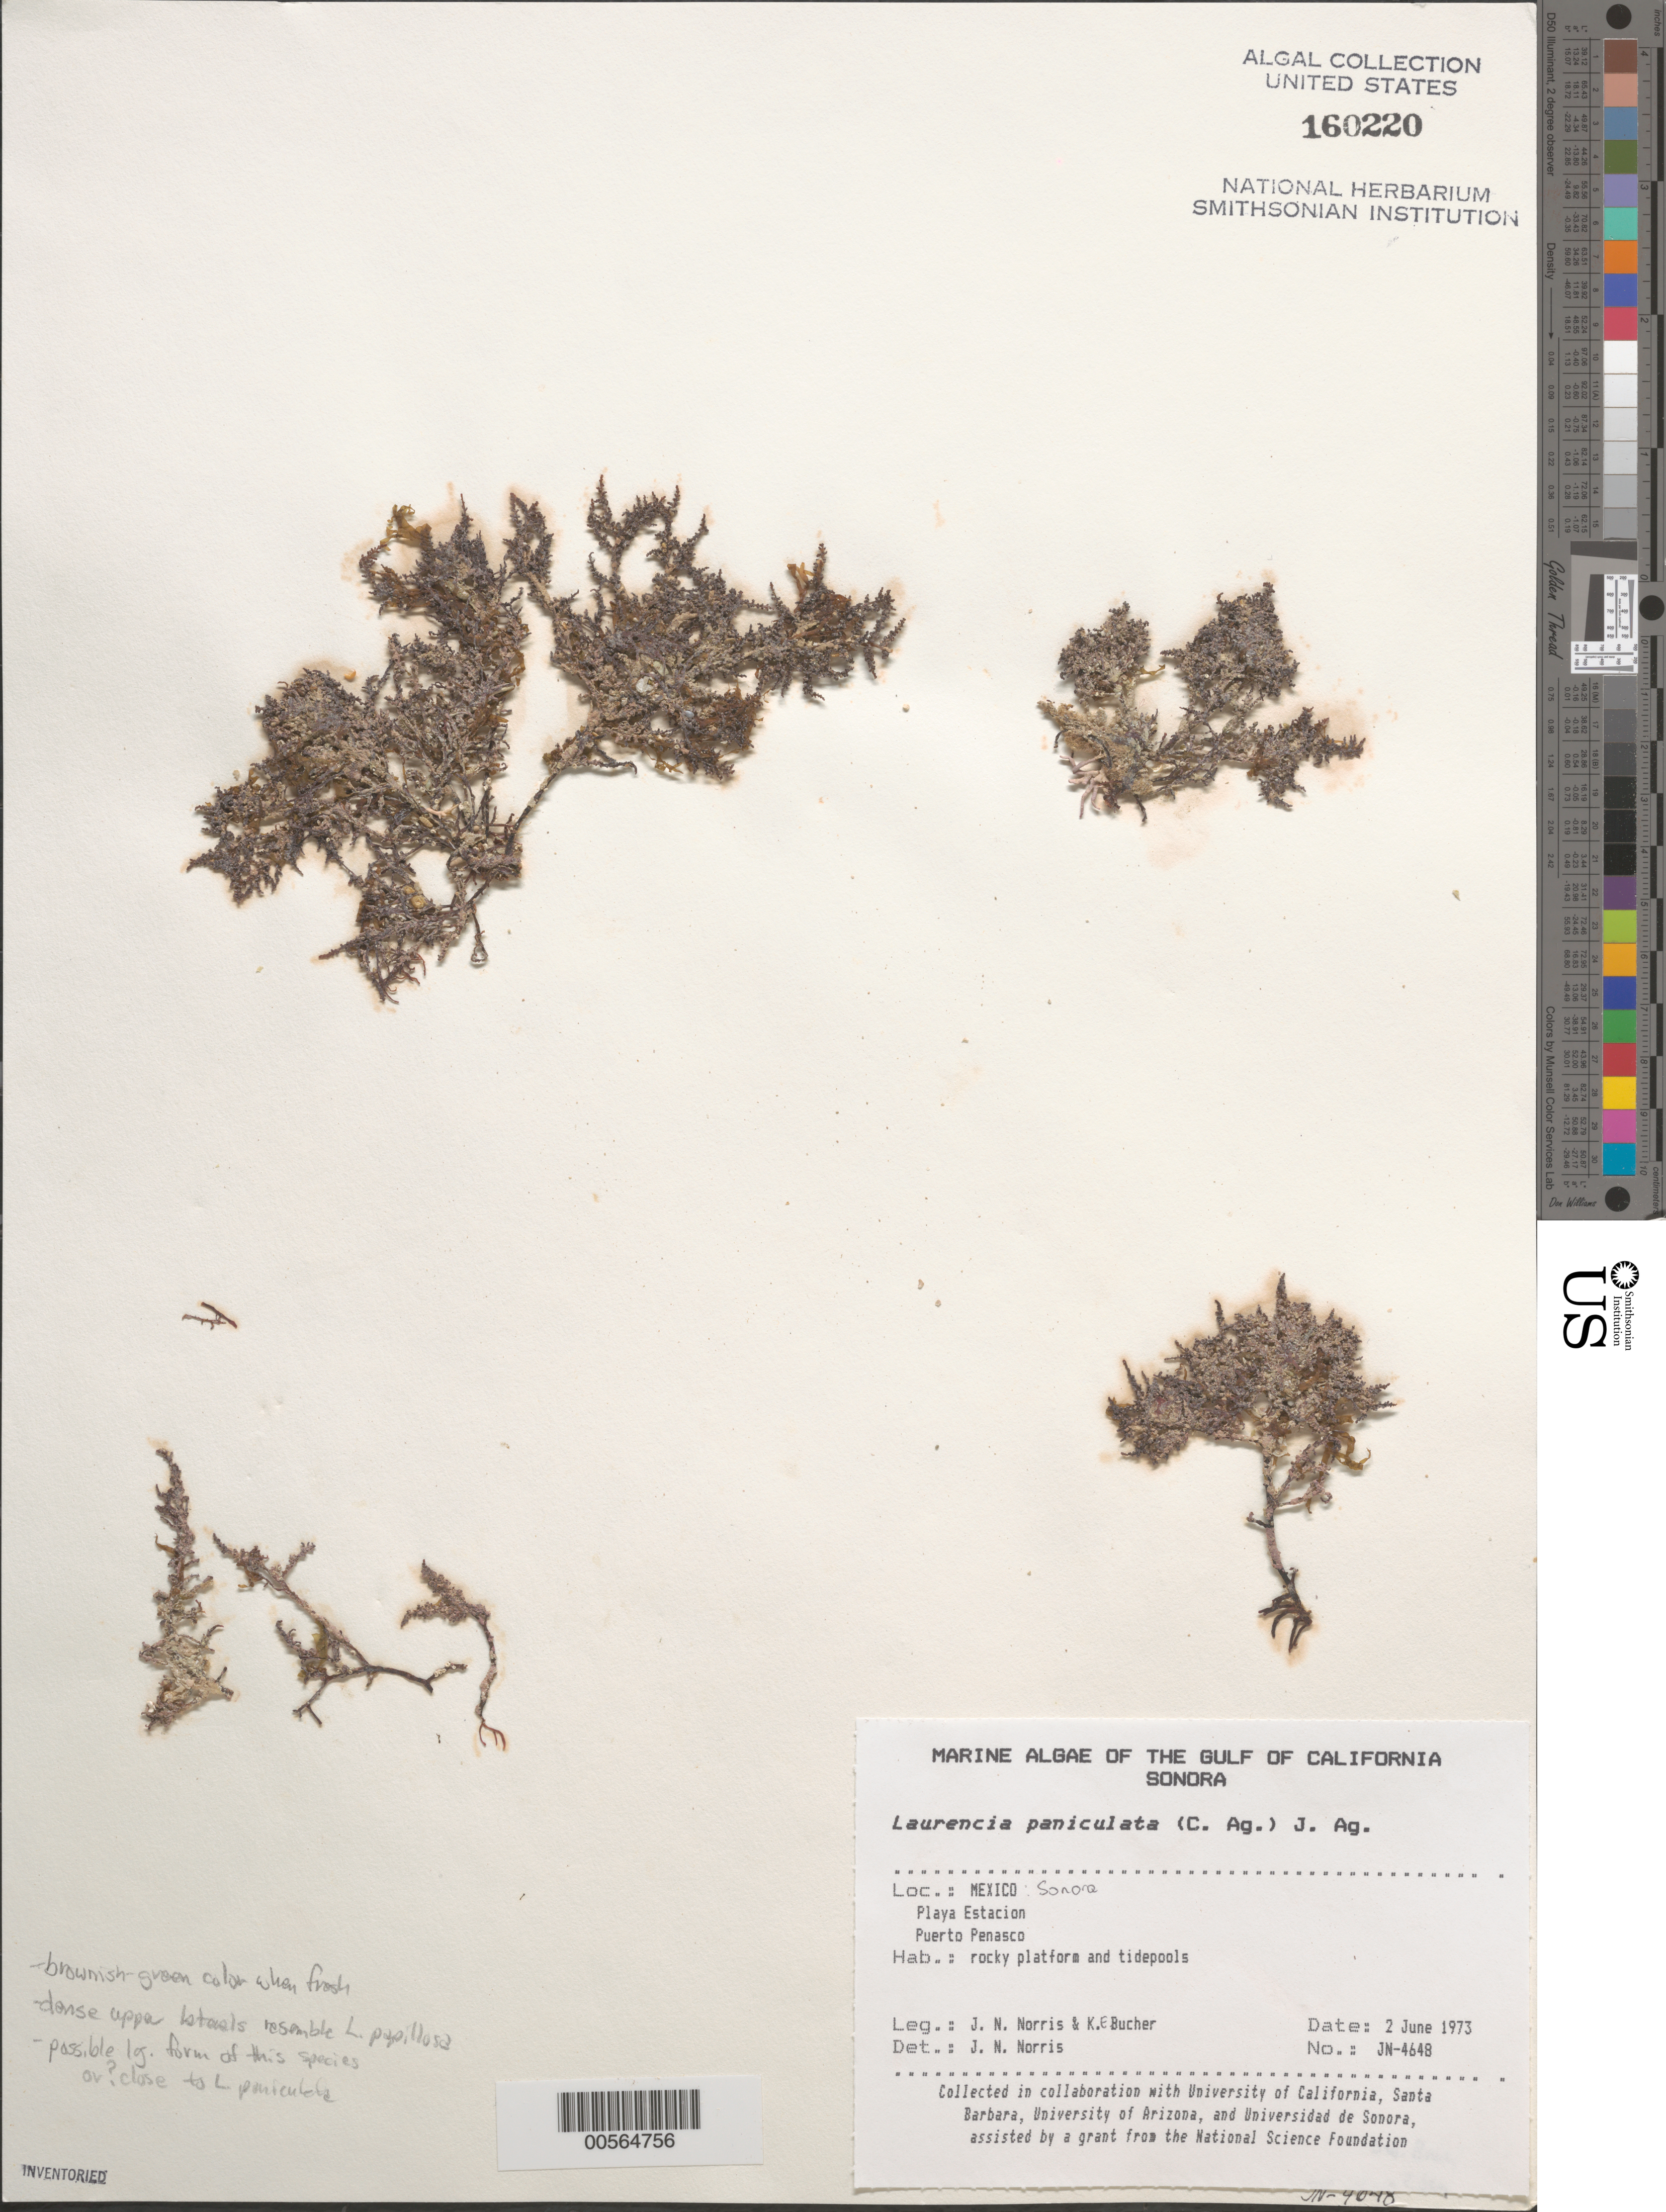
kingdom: Plantae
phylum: Rhodophyta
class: Florideophyceae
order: Ceramiales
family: Rhodomelaceae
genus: Palisada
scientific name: Palisada thuyoides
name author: (Kützing) Cassano et al.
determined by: Algae name updating Project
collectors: J. N. Norris & K. E. Bucher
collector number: JN-4648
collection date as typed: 02 Jun 1973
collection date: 1973-06-02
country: Mexico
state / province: Sonora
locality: Playa Estacion, Puerto Penasco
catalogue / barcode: US 160220